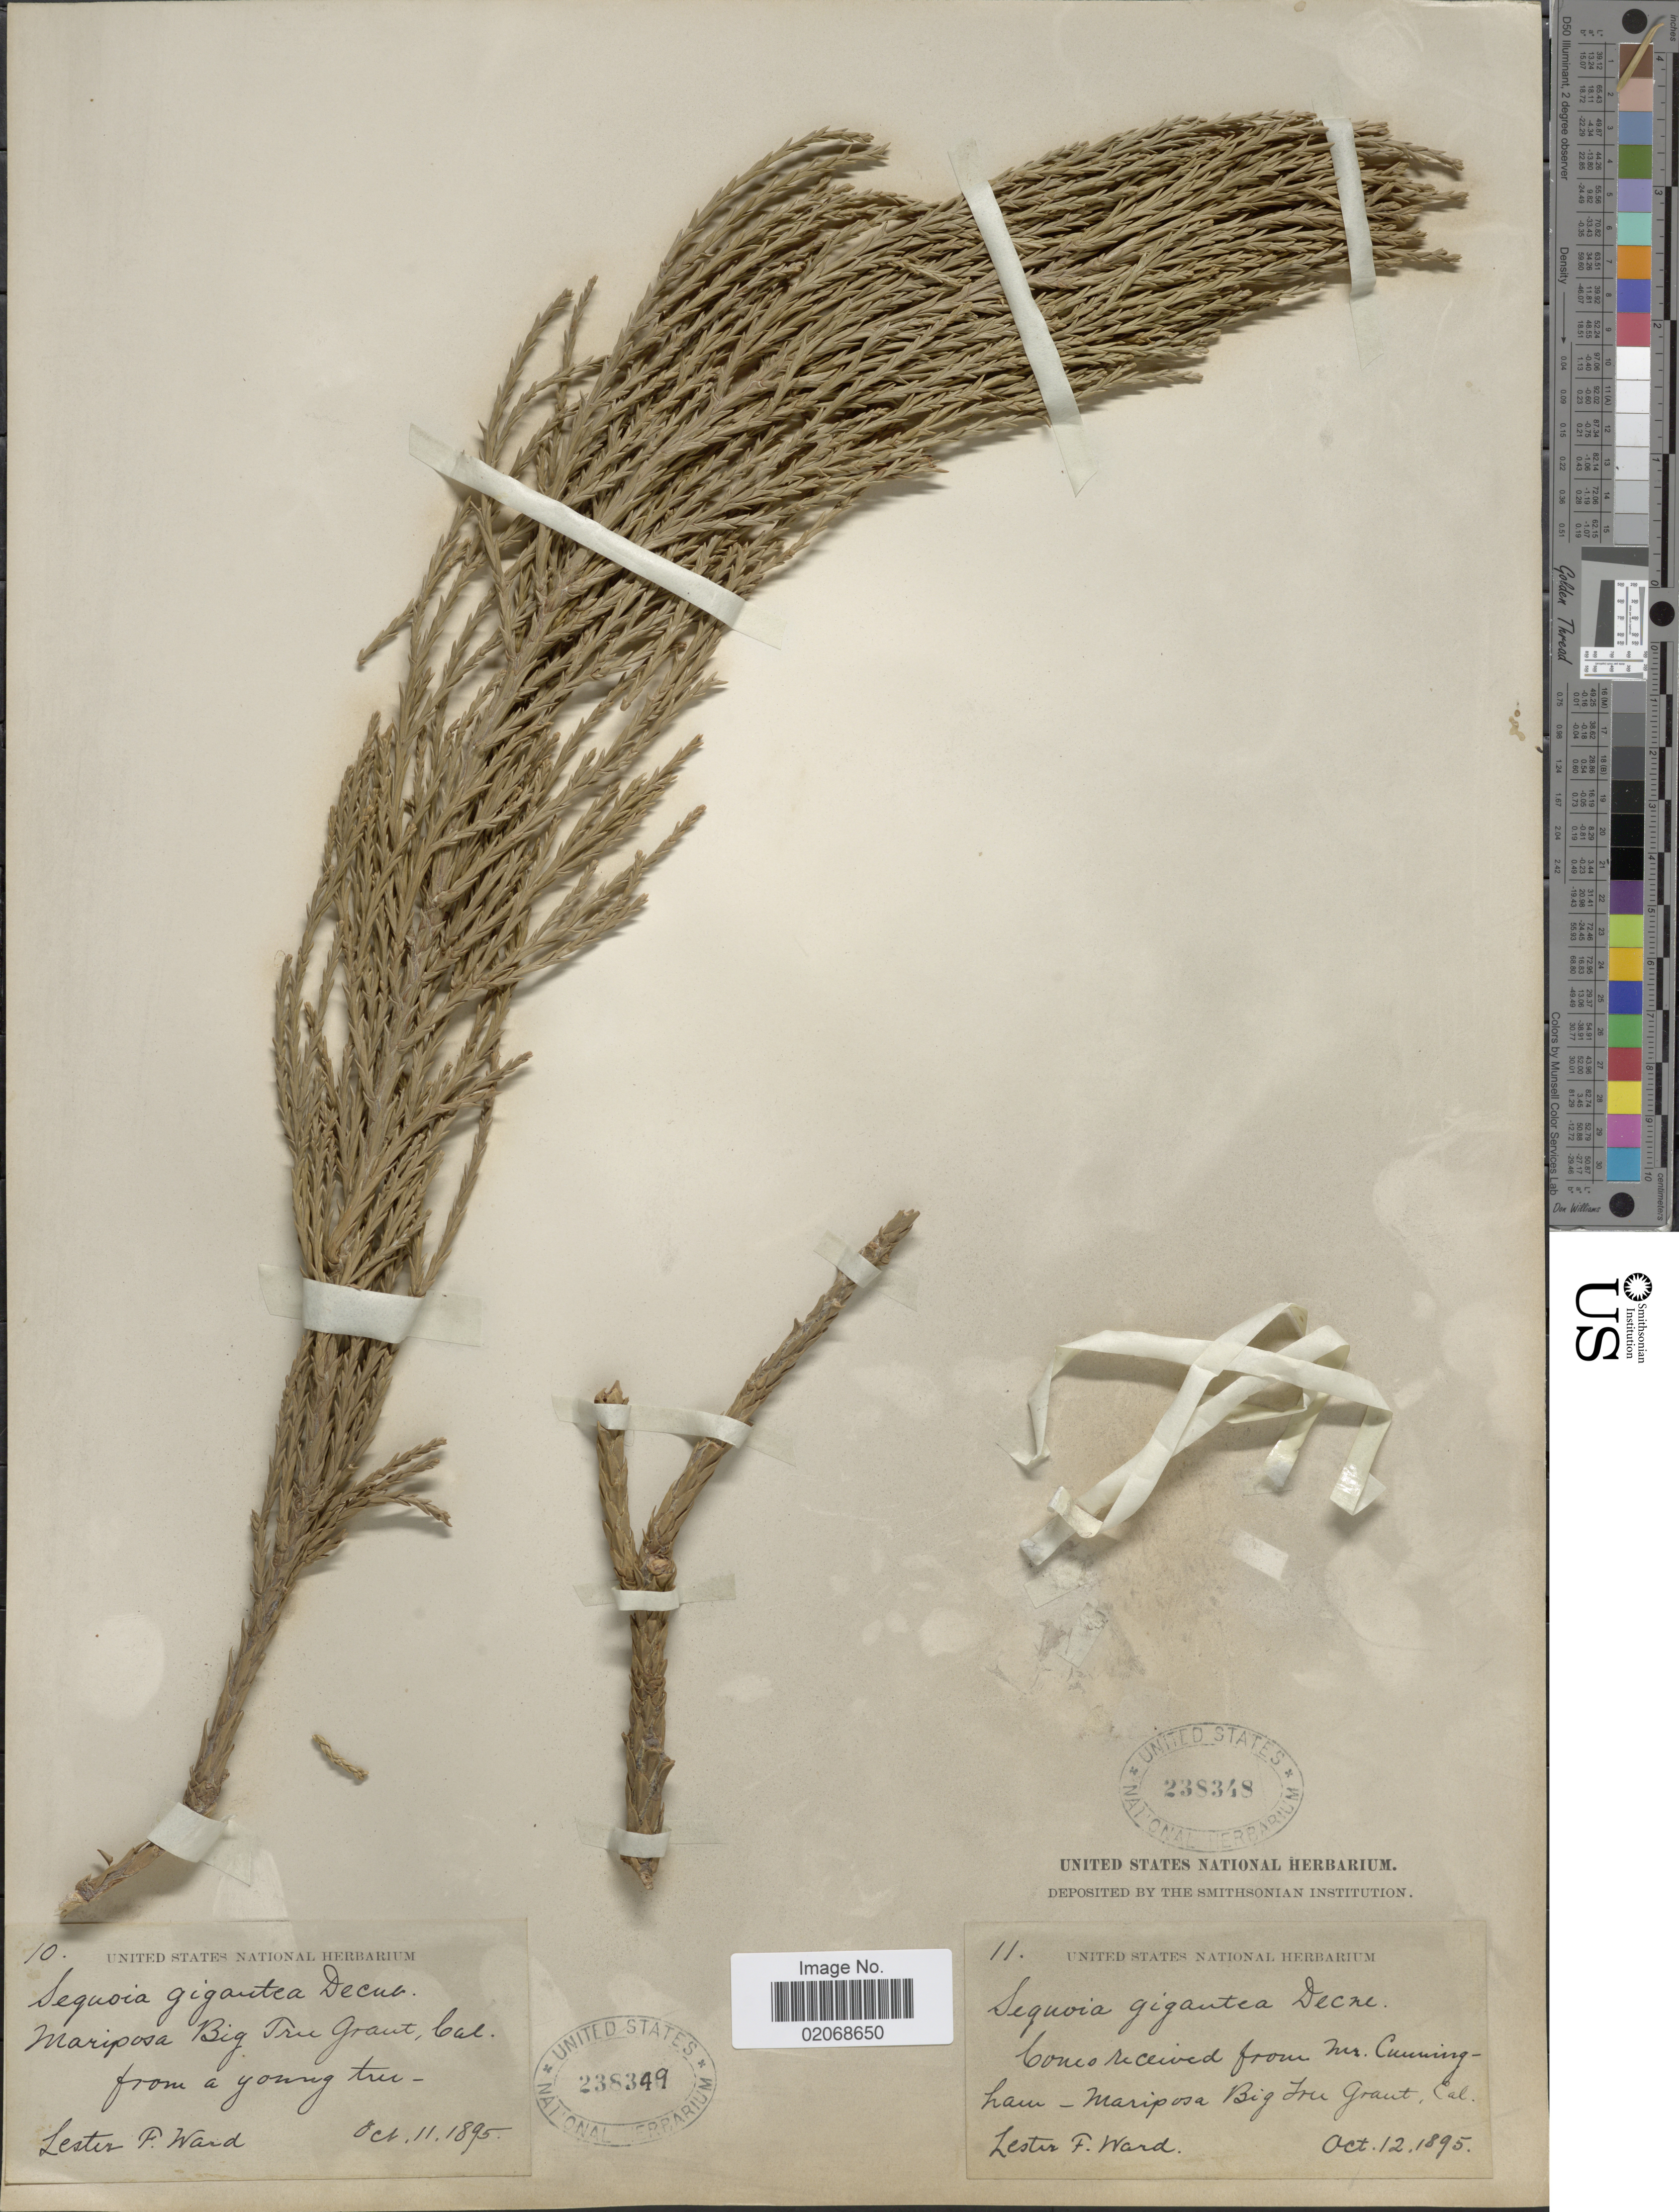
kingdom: Plantae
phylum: Tracheophyta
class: Pinopsida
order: Pinales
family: Cupressaceae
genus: Sequoia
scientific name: Sequoia gigantea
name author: (Lindl.) Decne.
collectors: L. F. Ward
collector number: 11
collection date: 1895-10-11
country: United States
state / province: California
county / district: Mariposa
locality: Mariposa Big Tree Grant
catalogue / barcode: US 238348